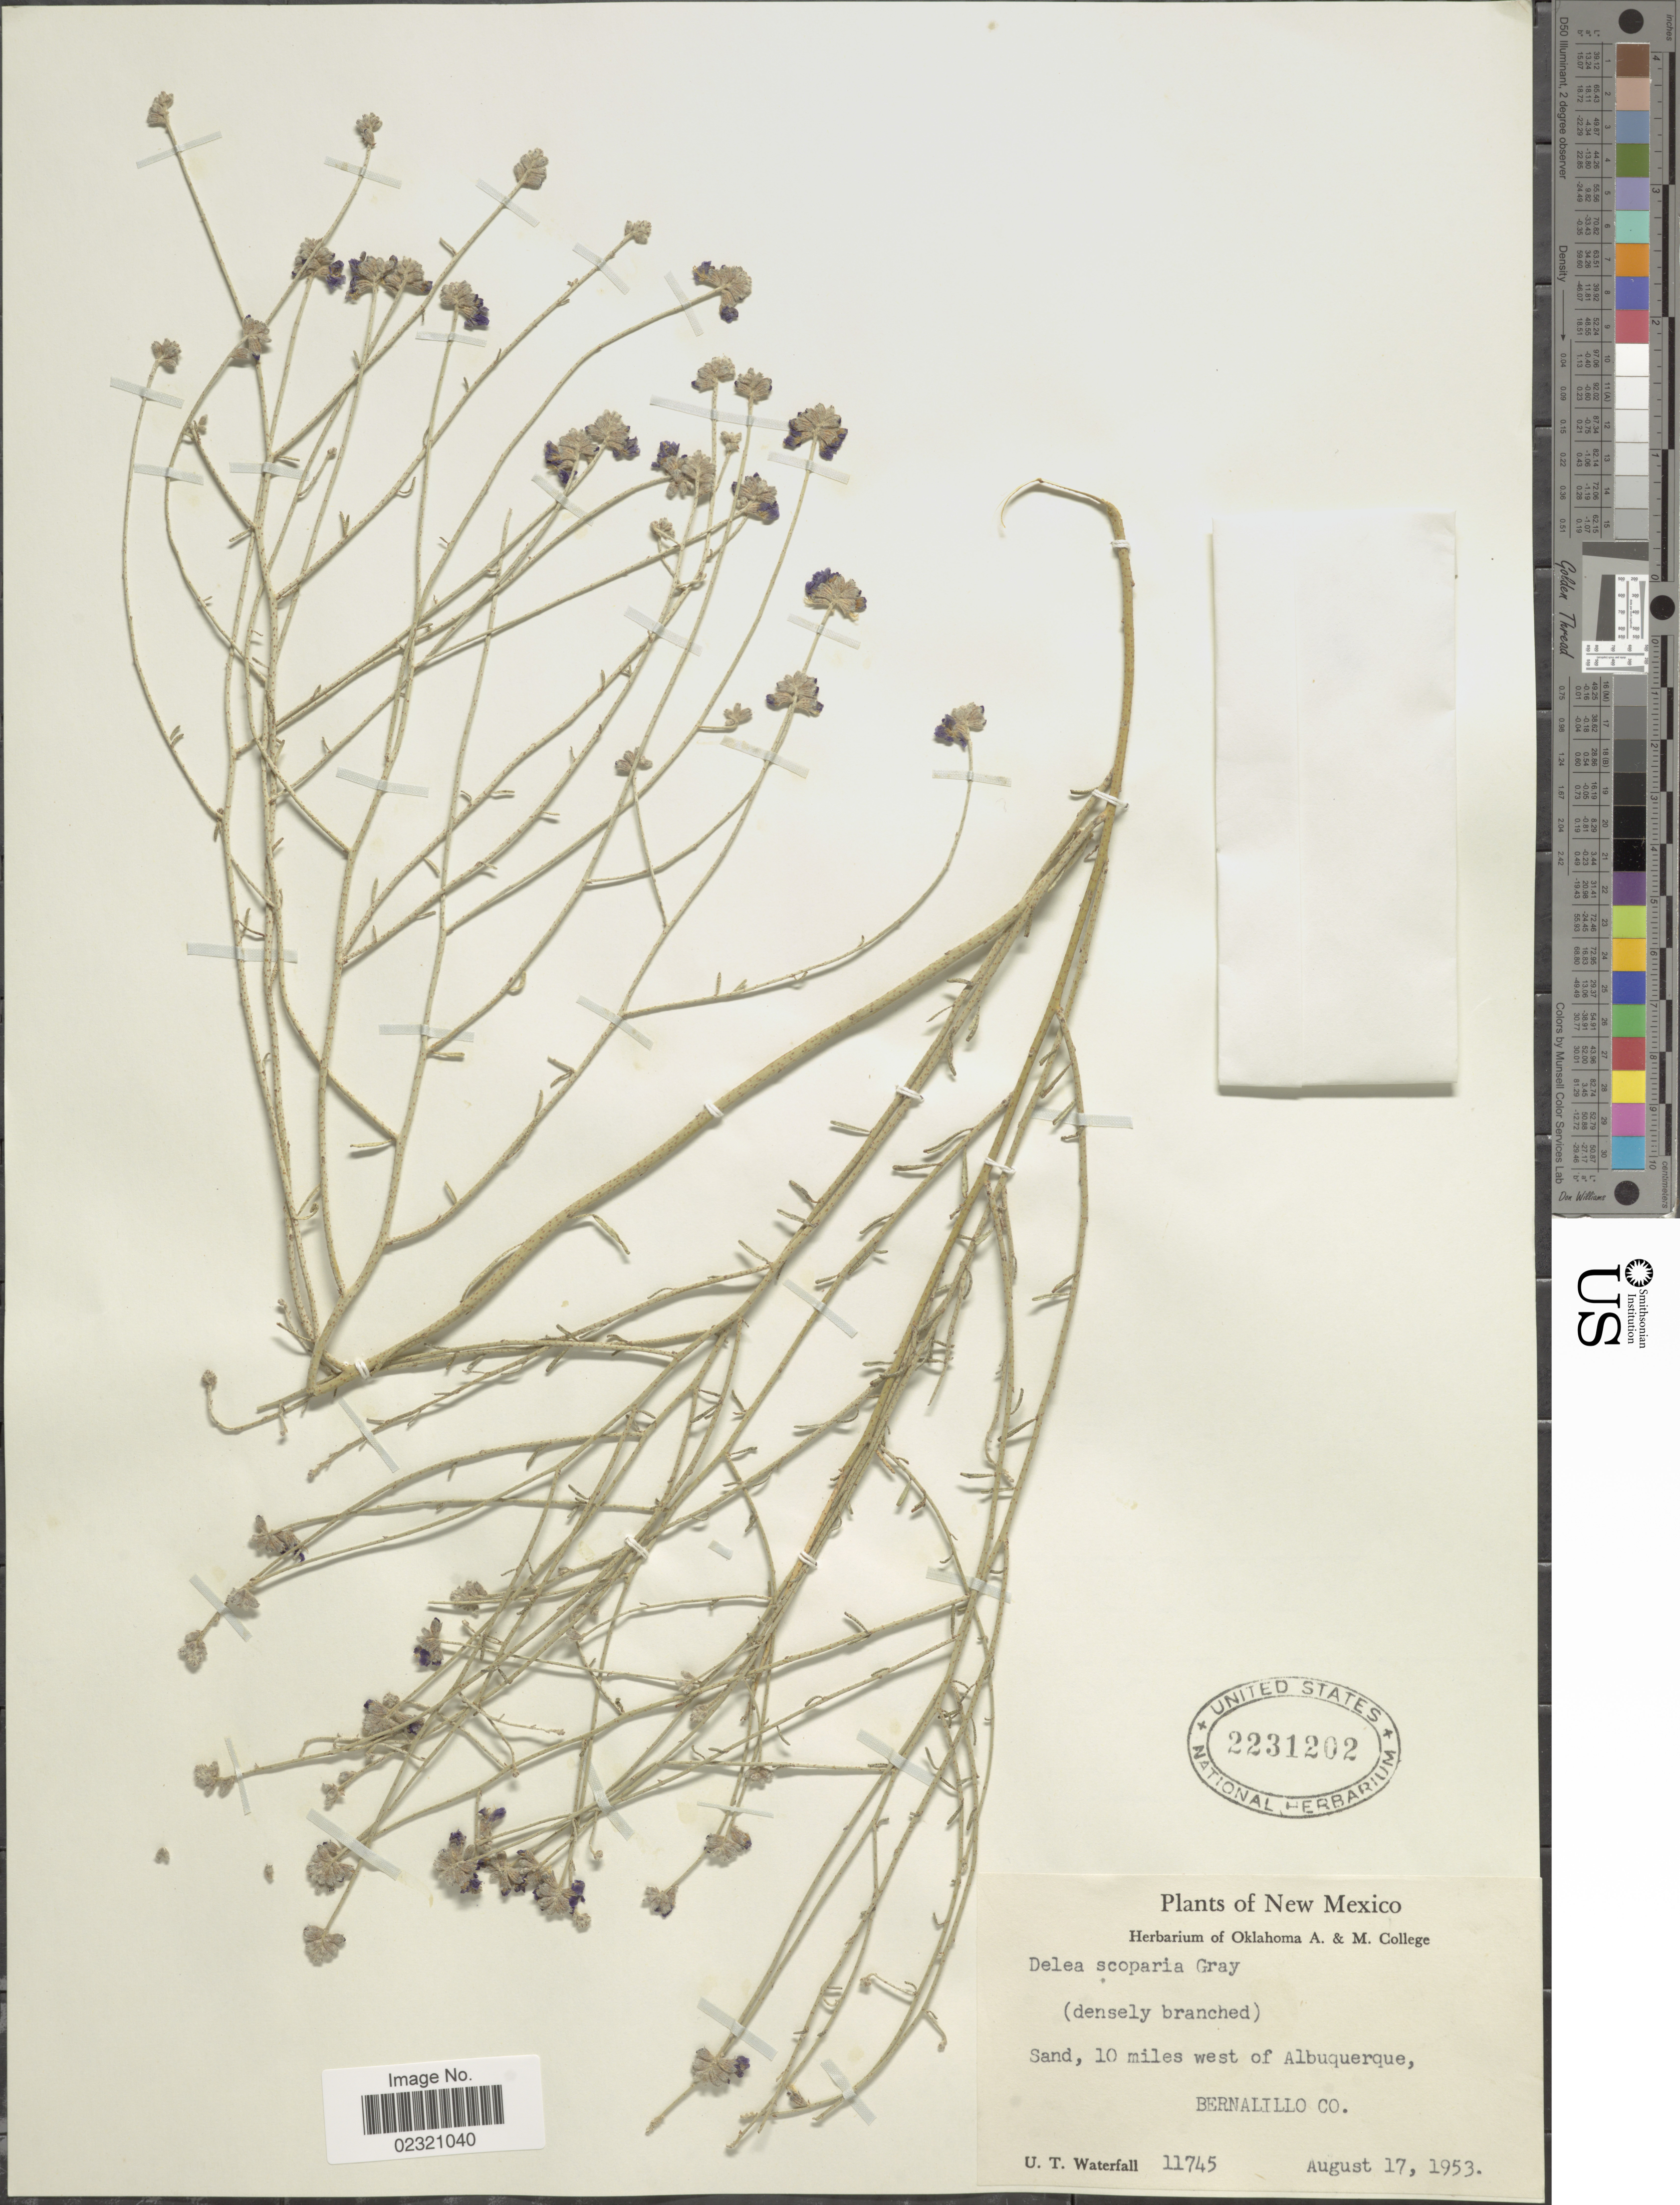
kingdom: Plantae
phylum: Tracheophyta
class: Magnoliopsida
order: Fabales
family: Fabaceae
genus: Psorothamnus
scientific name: Psorothamnus scoparius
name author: (A. Gray) Rydb.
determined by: Strong, M. T., (US), Smithsonian Institution - National Museum of Natural History (UNITED STATES)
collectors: U. T. Waterfall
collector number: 11745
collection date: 1953-08-17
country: United States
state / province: New Mexico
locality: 10 miles west of Albuquerque. Bernalillo Co.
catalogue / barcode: US 2231202